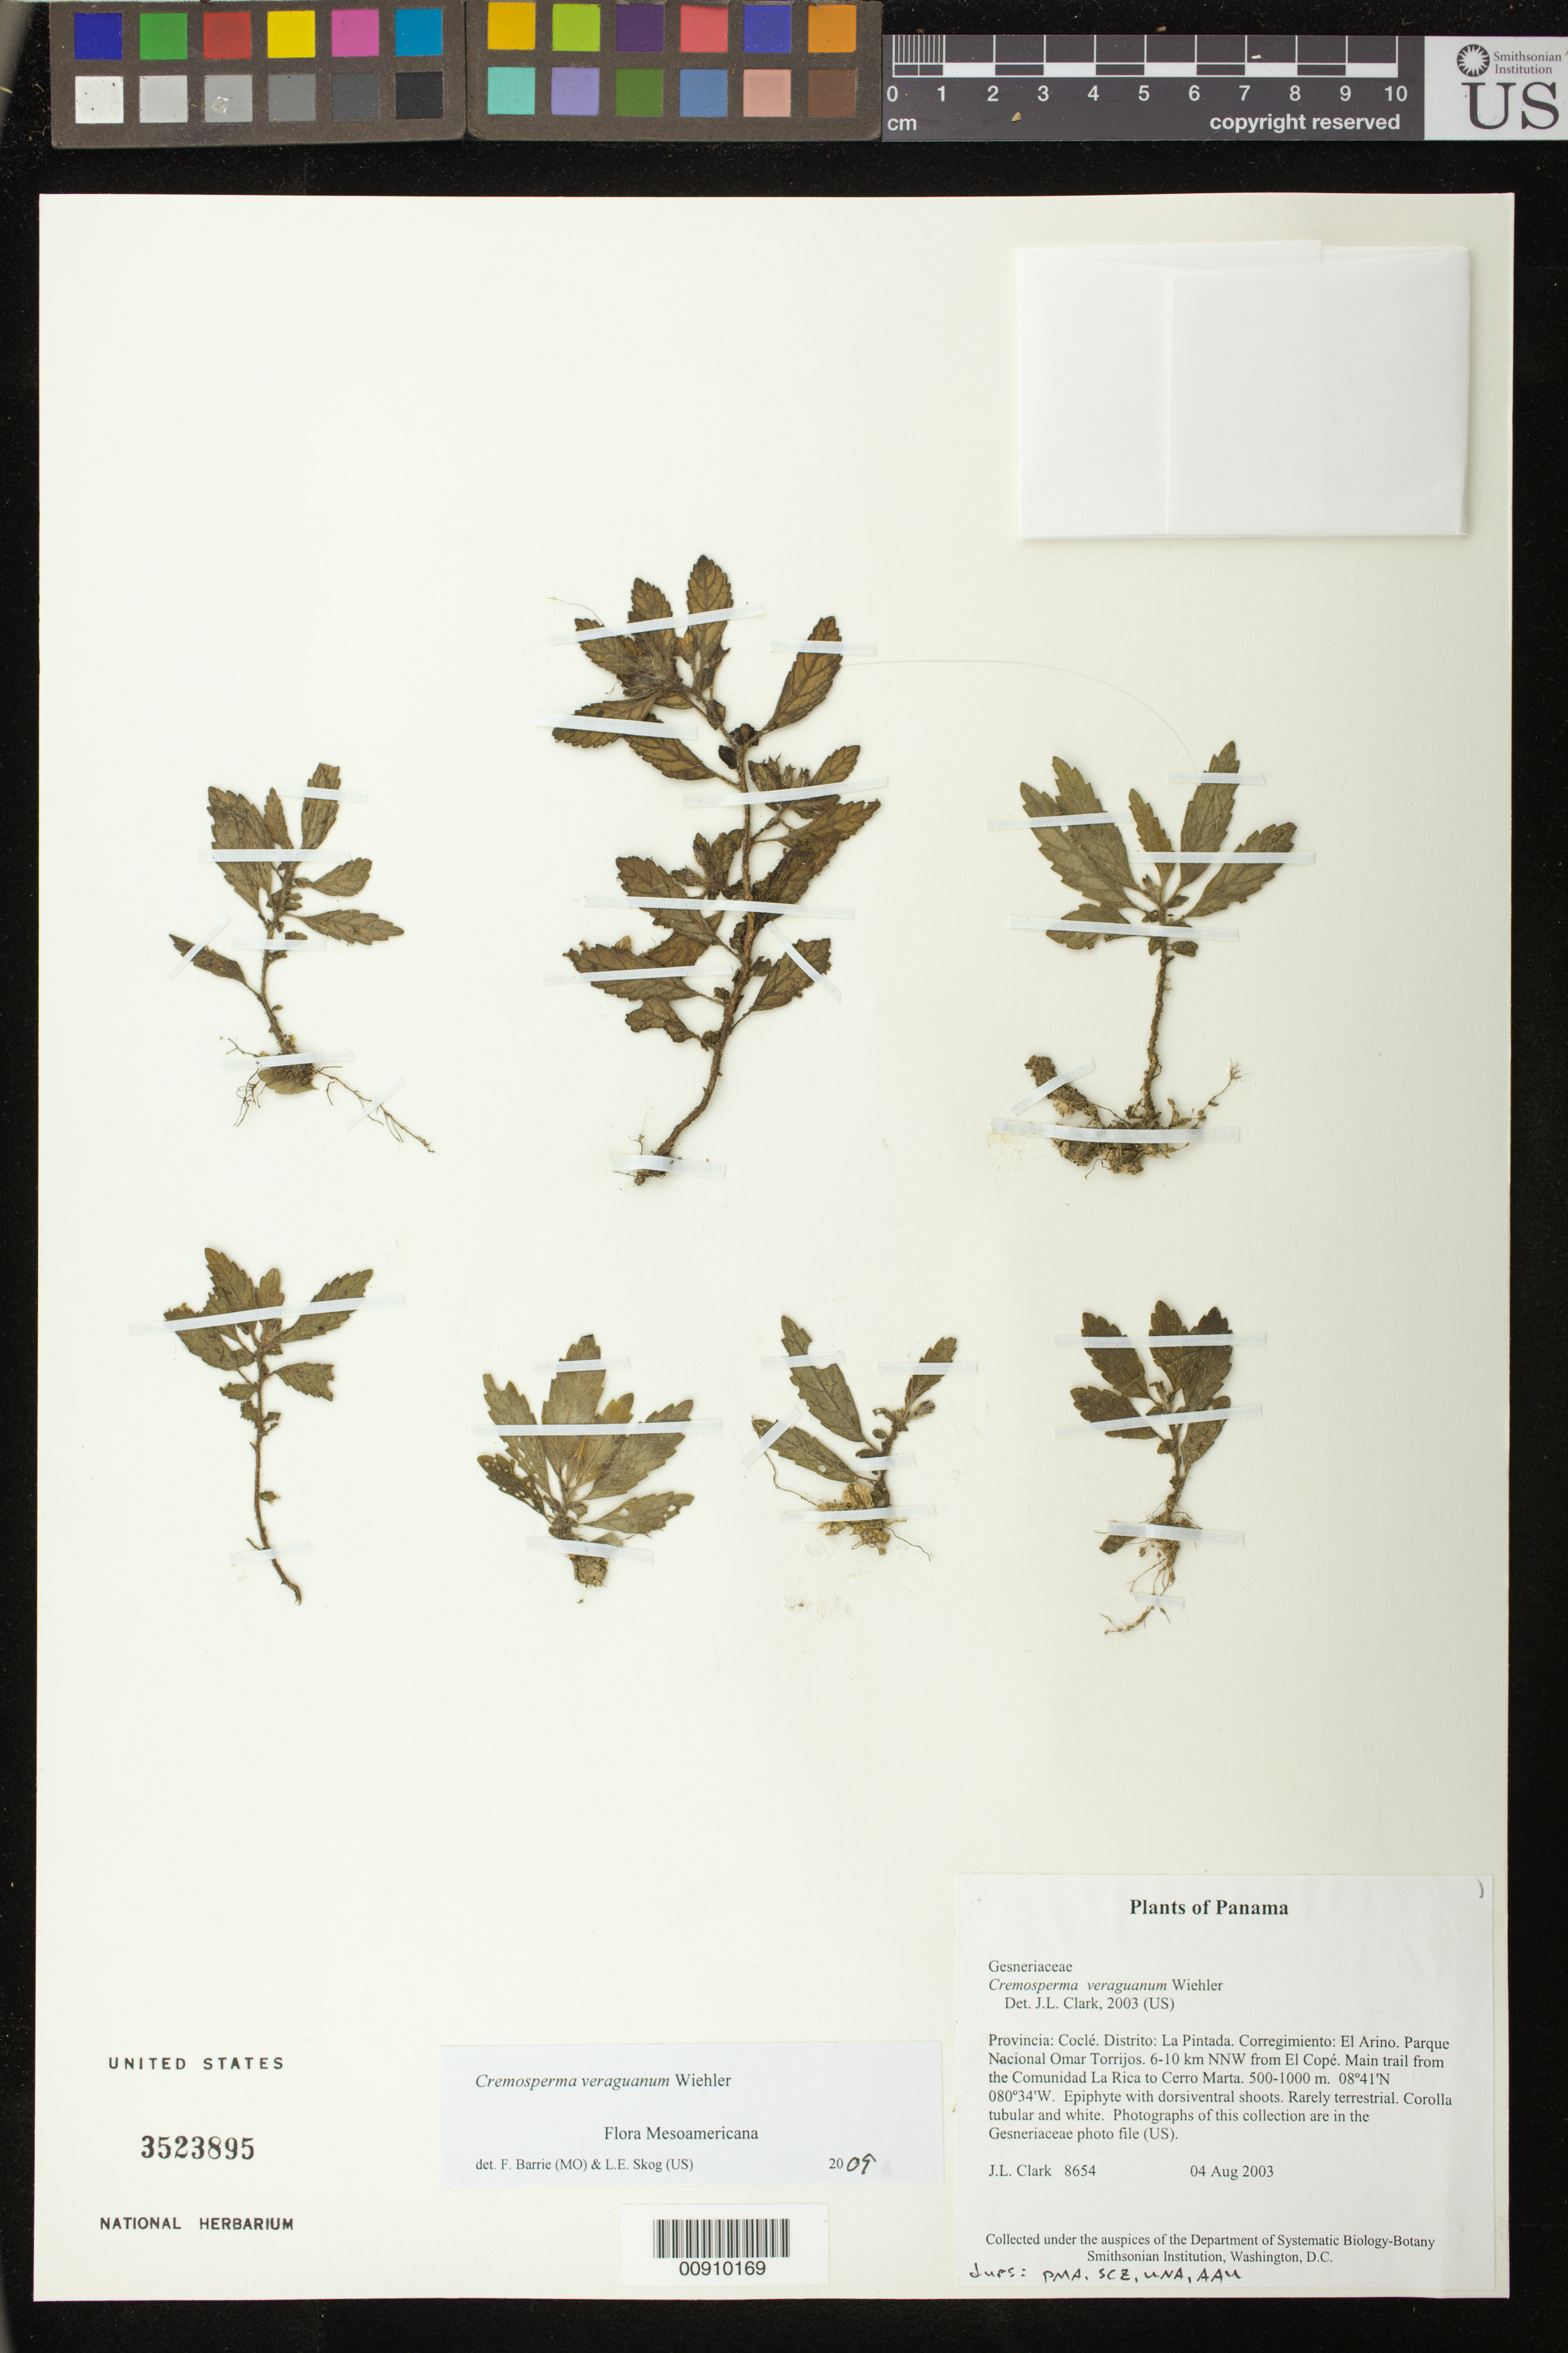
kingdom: Plantae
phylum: Tracheophyta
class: Magnoliopsida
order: Lamiales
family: Gesneriaceae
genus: Cremosperma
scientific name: Cremosperma veraguanum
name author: Wiehler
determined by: Clark, J. L., (SEL), The Marie Selby Botanical Garden (UNITED STATES)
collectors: J. L. Clark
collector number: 8654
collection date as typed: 04 Aug 2003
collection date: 2003-08-04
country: Panama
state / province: Coclé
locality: La Pintada. Corregimiento: El Arino. Parque Nacional Omar Torrijos. 6-10 km NNW from El Copé. Main trail from the Comunidad La Rica to Cerro Marta.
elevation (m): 500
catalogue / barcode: US 3523895